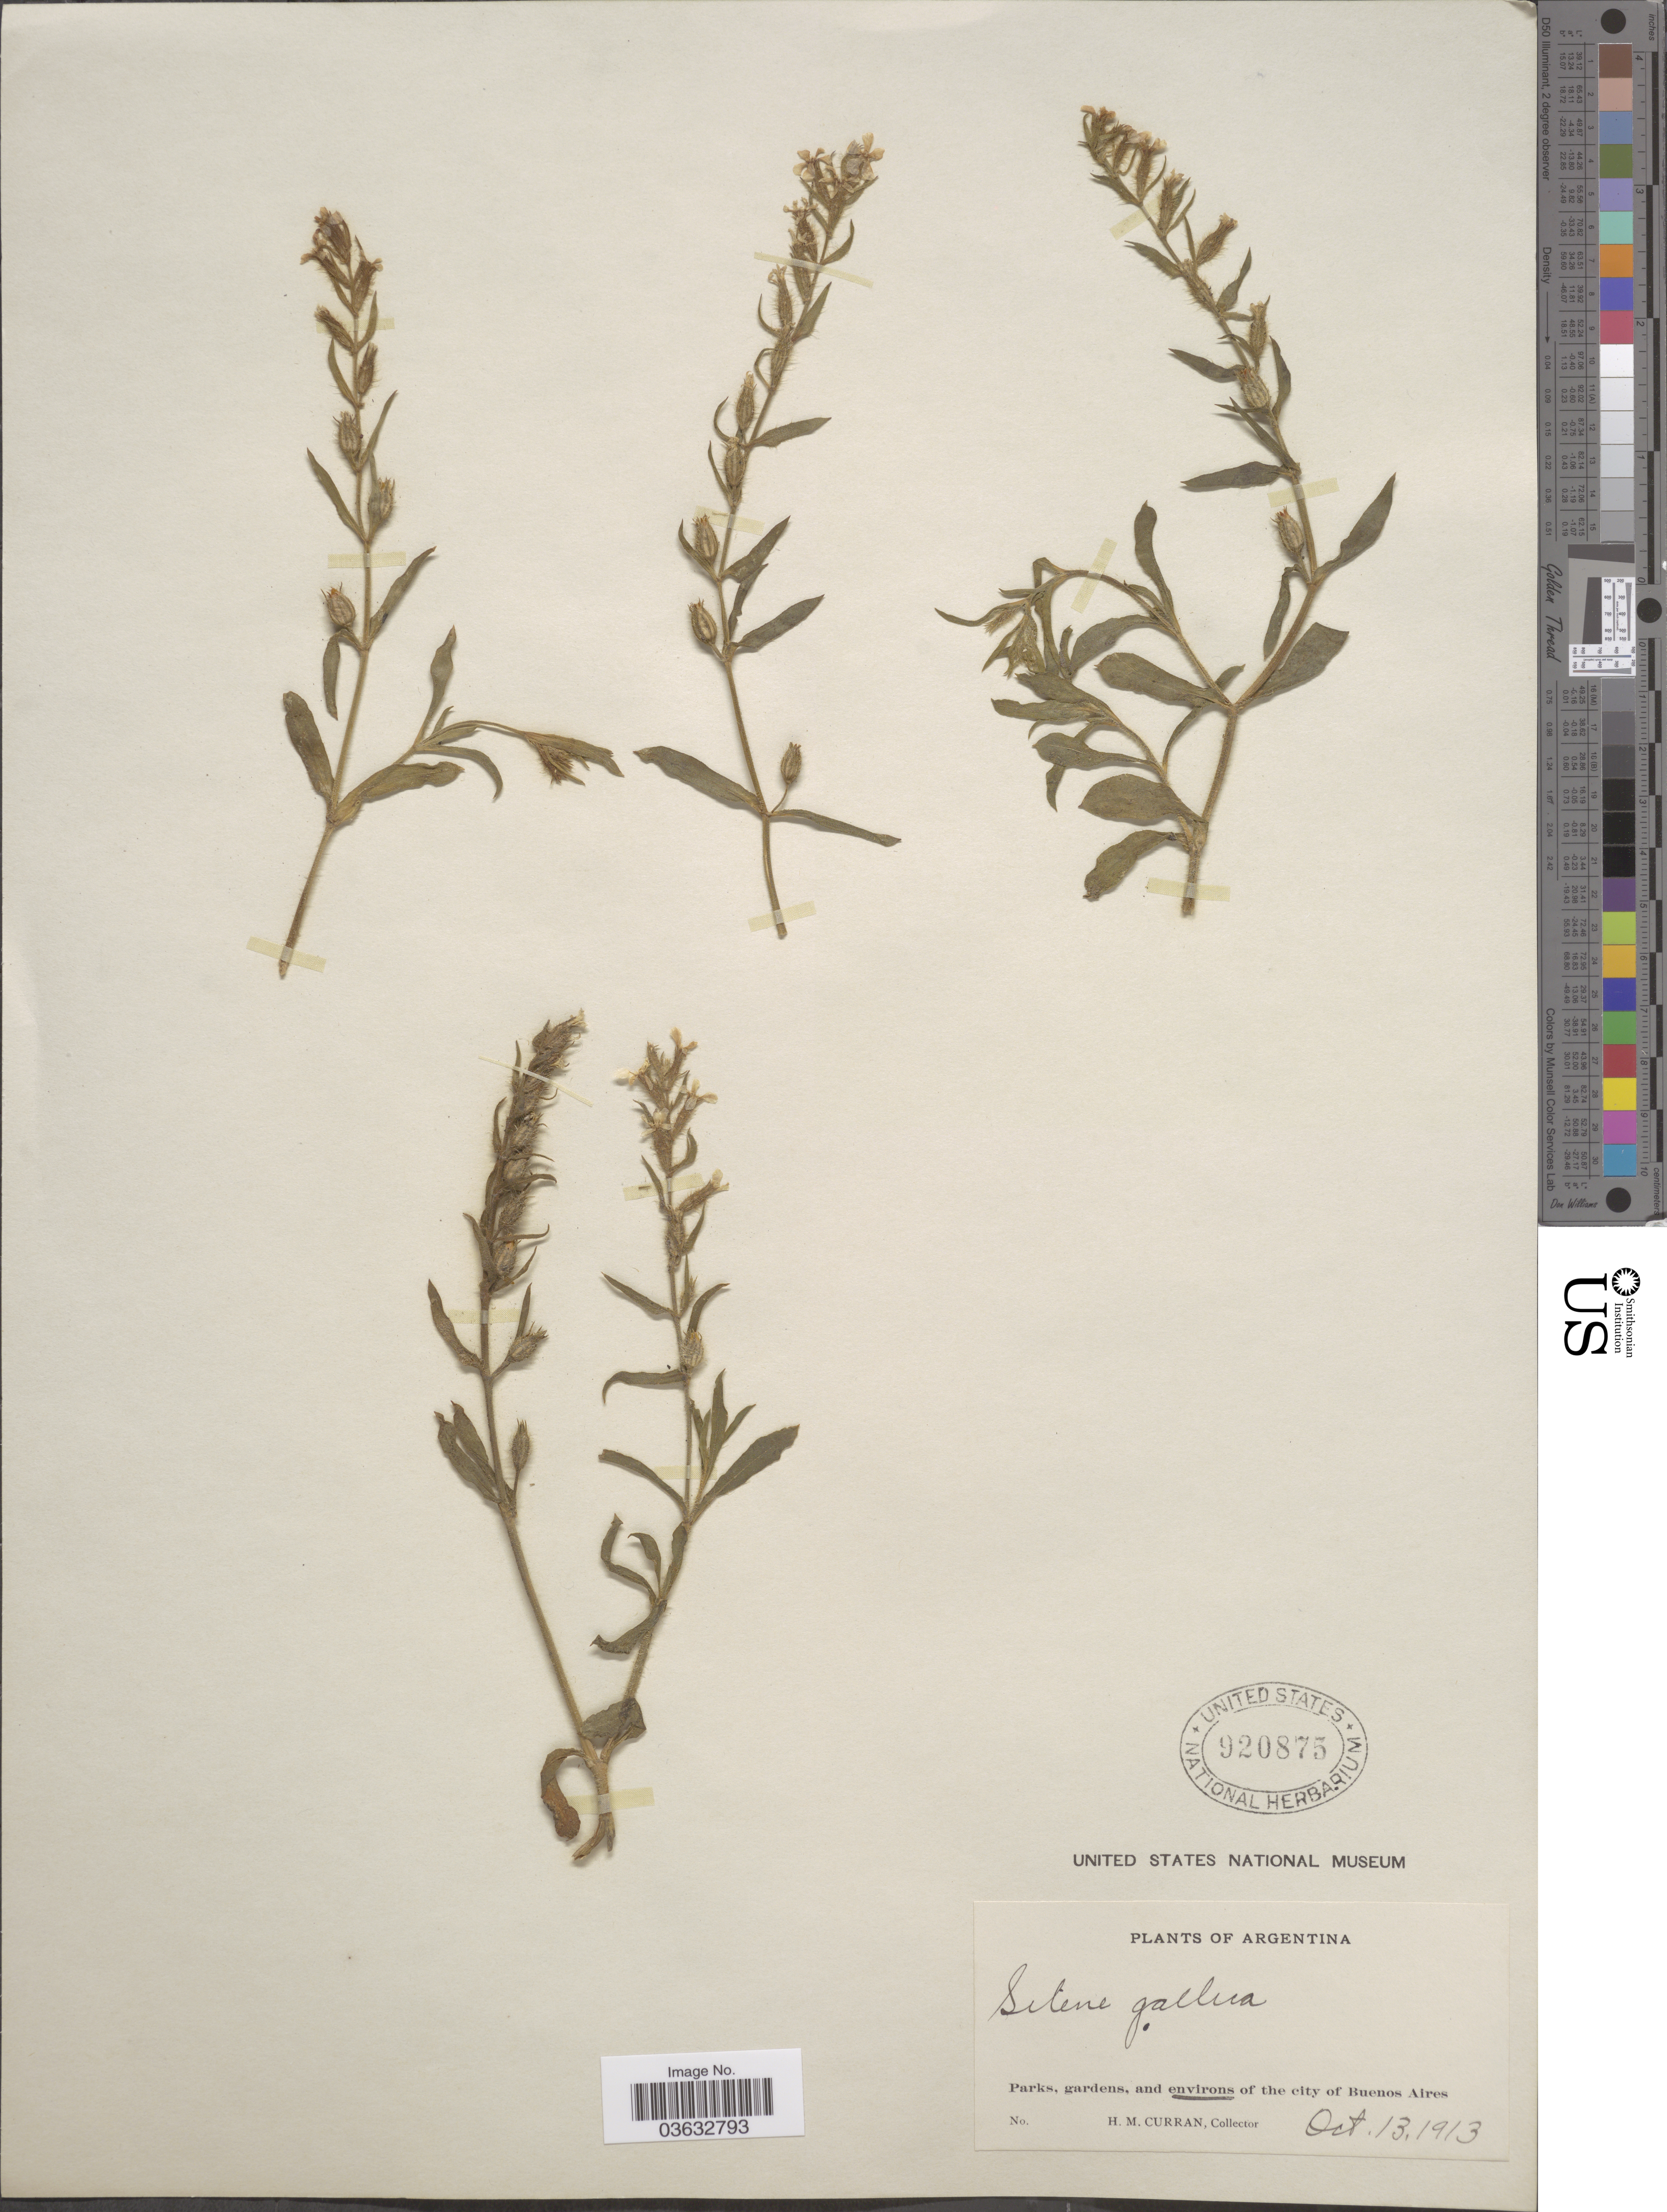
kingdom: Plantae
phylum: Tracheophyta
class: Magnoliopsida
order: Caryophyllales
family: Caryophyllaceae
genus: Silene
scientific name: Silene gallica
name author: L.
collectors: H. M. Curran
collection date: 1913-10-13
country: Argentina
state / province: Buenos Aires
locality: Environs of the city of Buenos Aires.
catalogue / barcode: US 920875